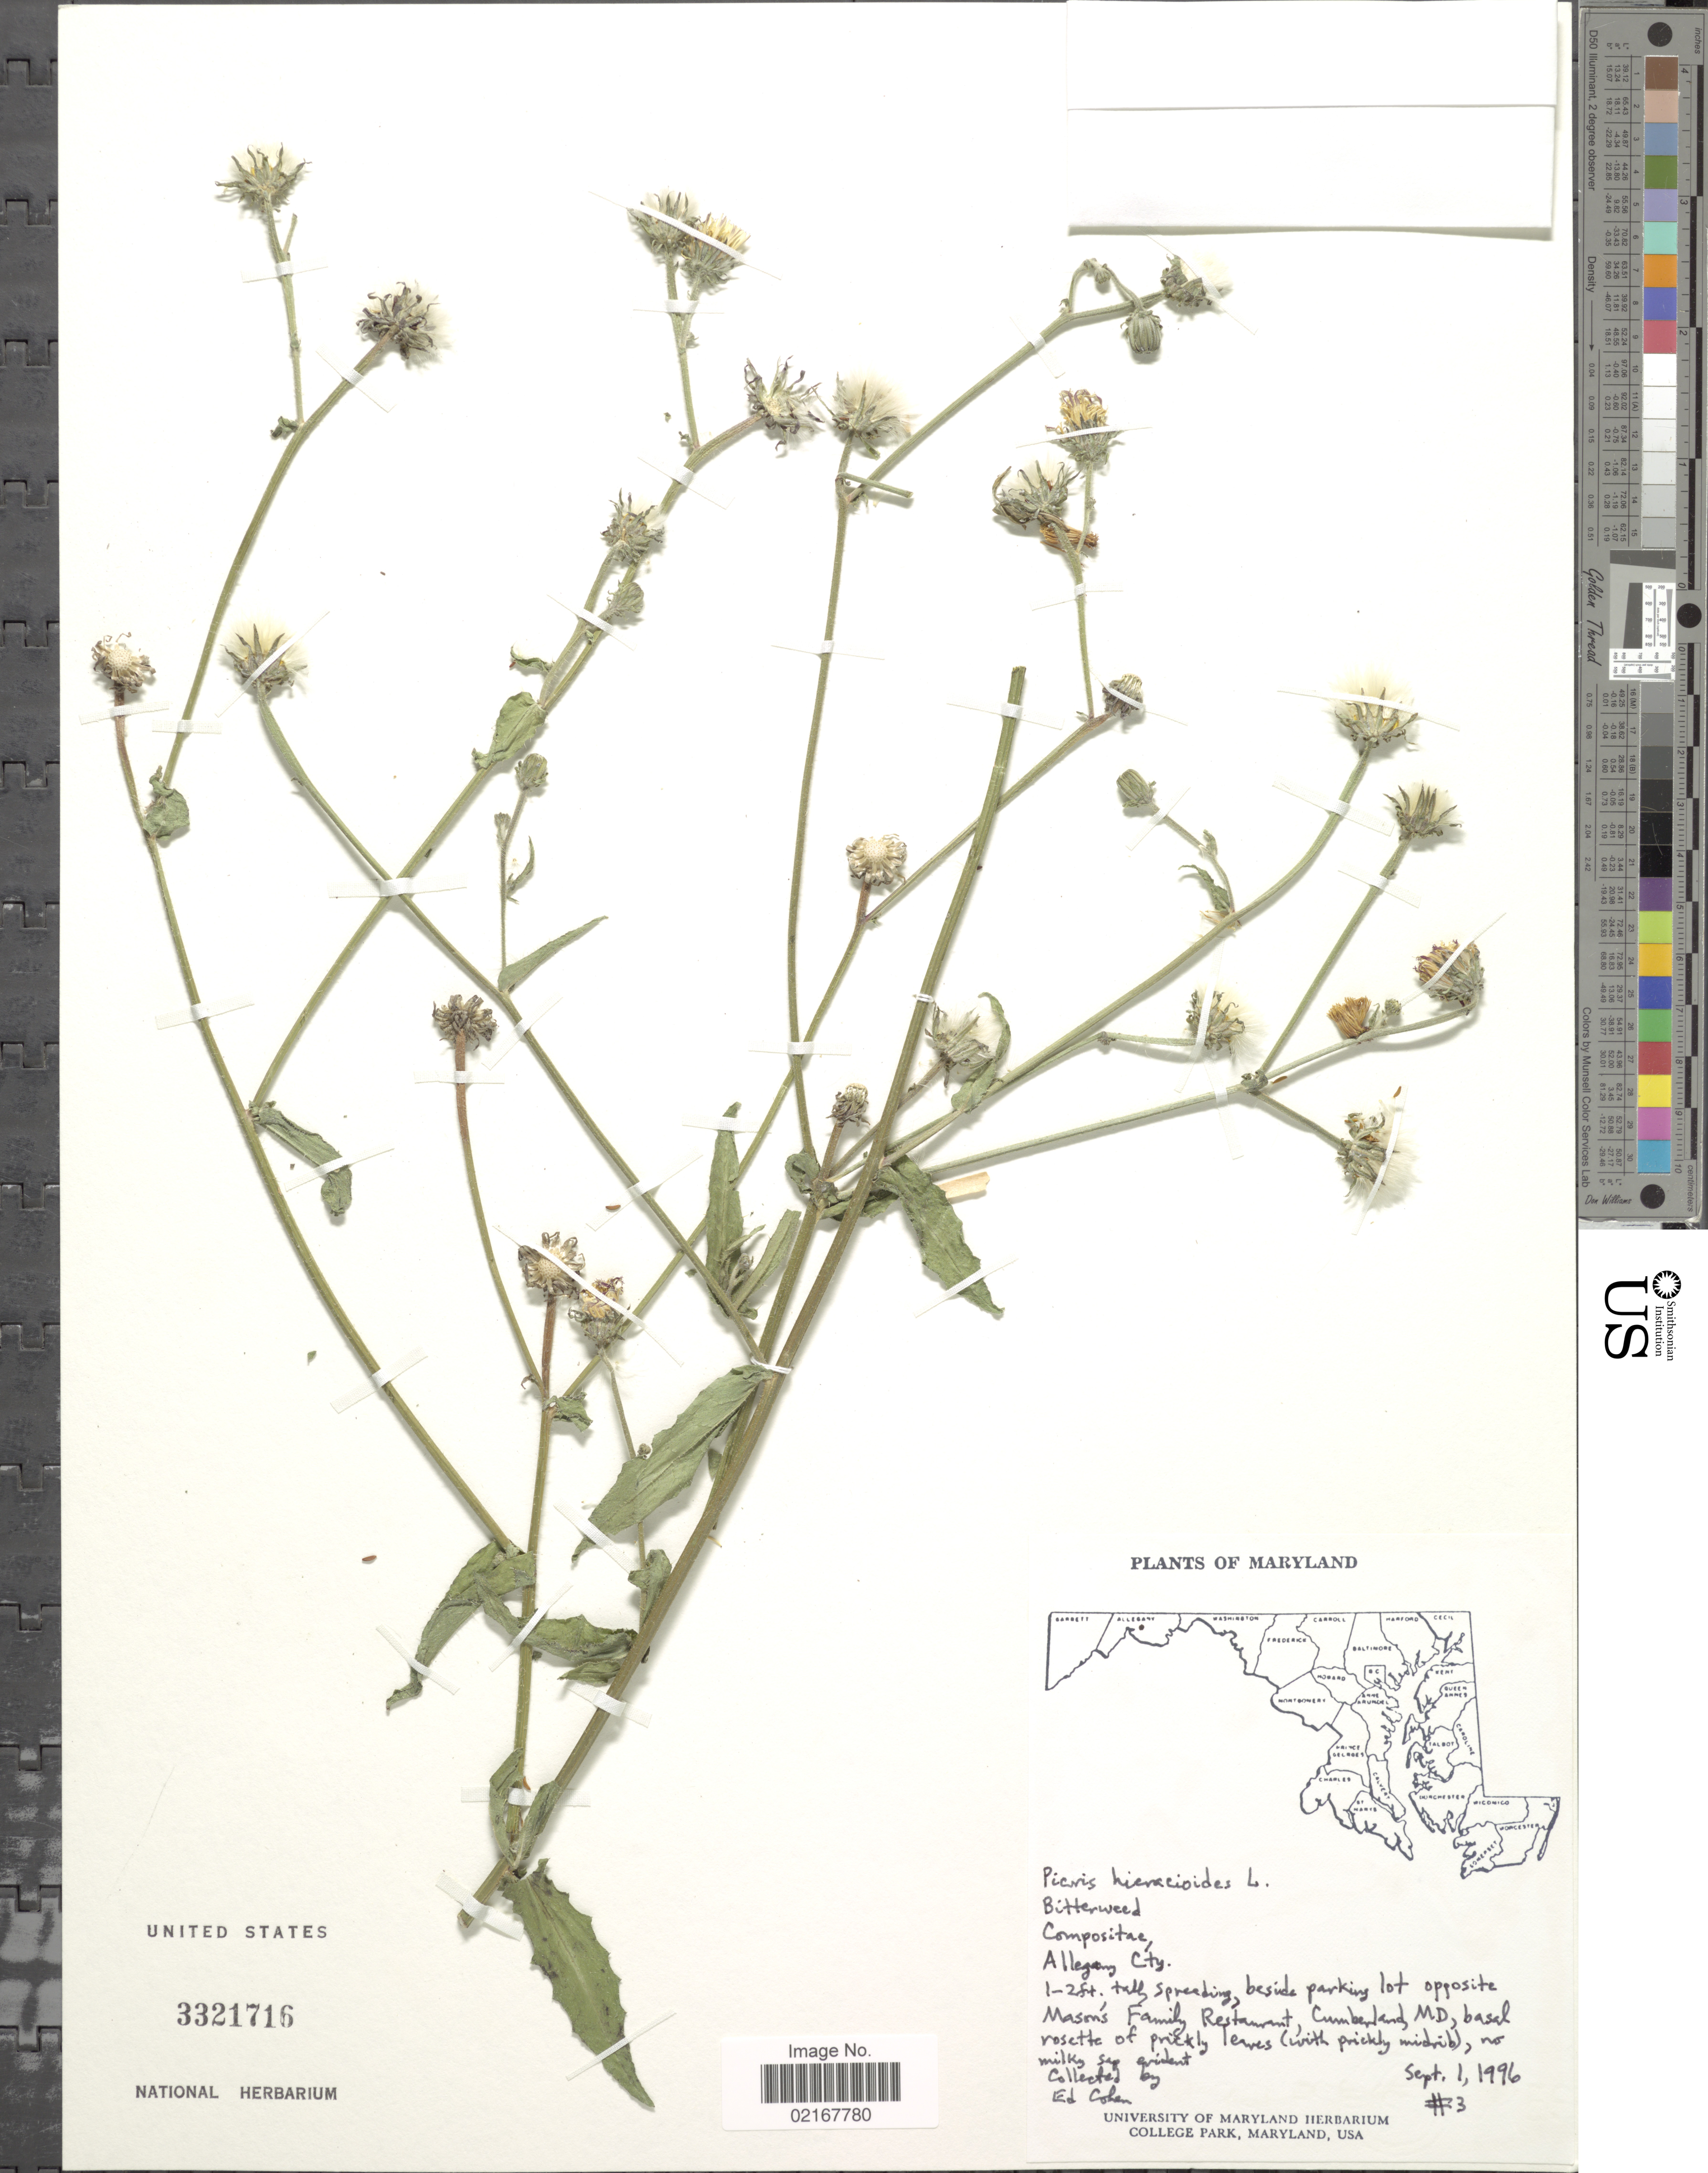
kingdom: Plantae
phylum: Tracheophyta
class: Magnoliopsida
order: Asterales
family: Asteraceae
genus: Picris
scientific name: Picris hieracioides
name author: L.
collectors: E. Cohen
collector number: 3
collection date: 1996-09-01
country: United States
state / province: Maryland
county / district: Allegany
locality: Allegany Cty, beside parking lot opposite Mason's Family Restaurant, Cumberland, MD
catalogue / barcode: US 3321716